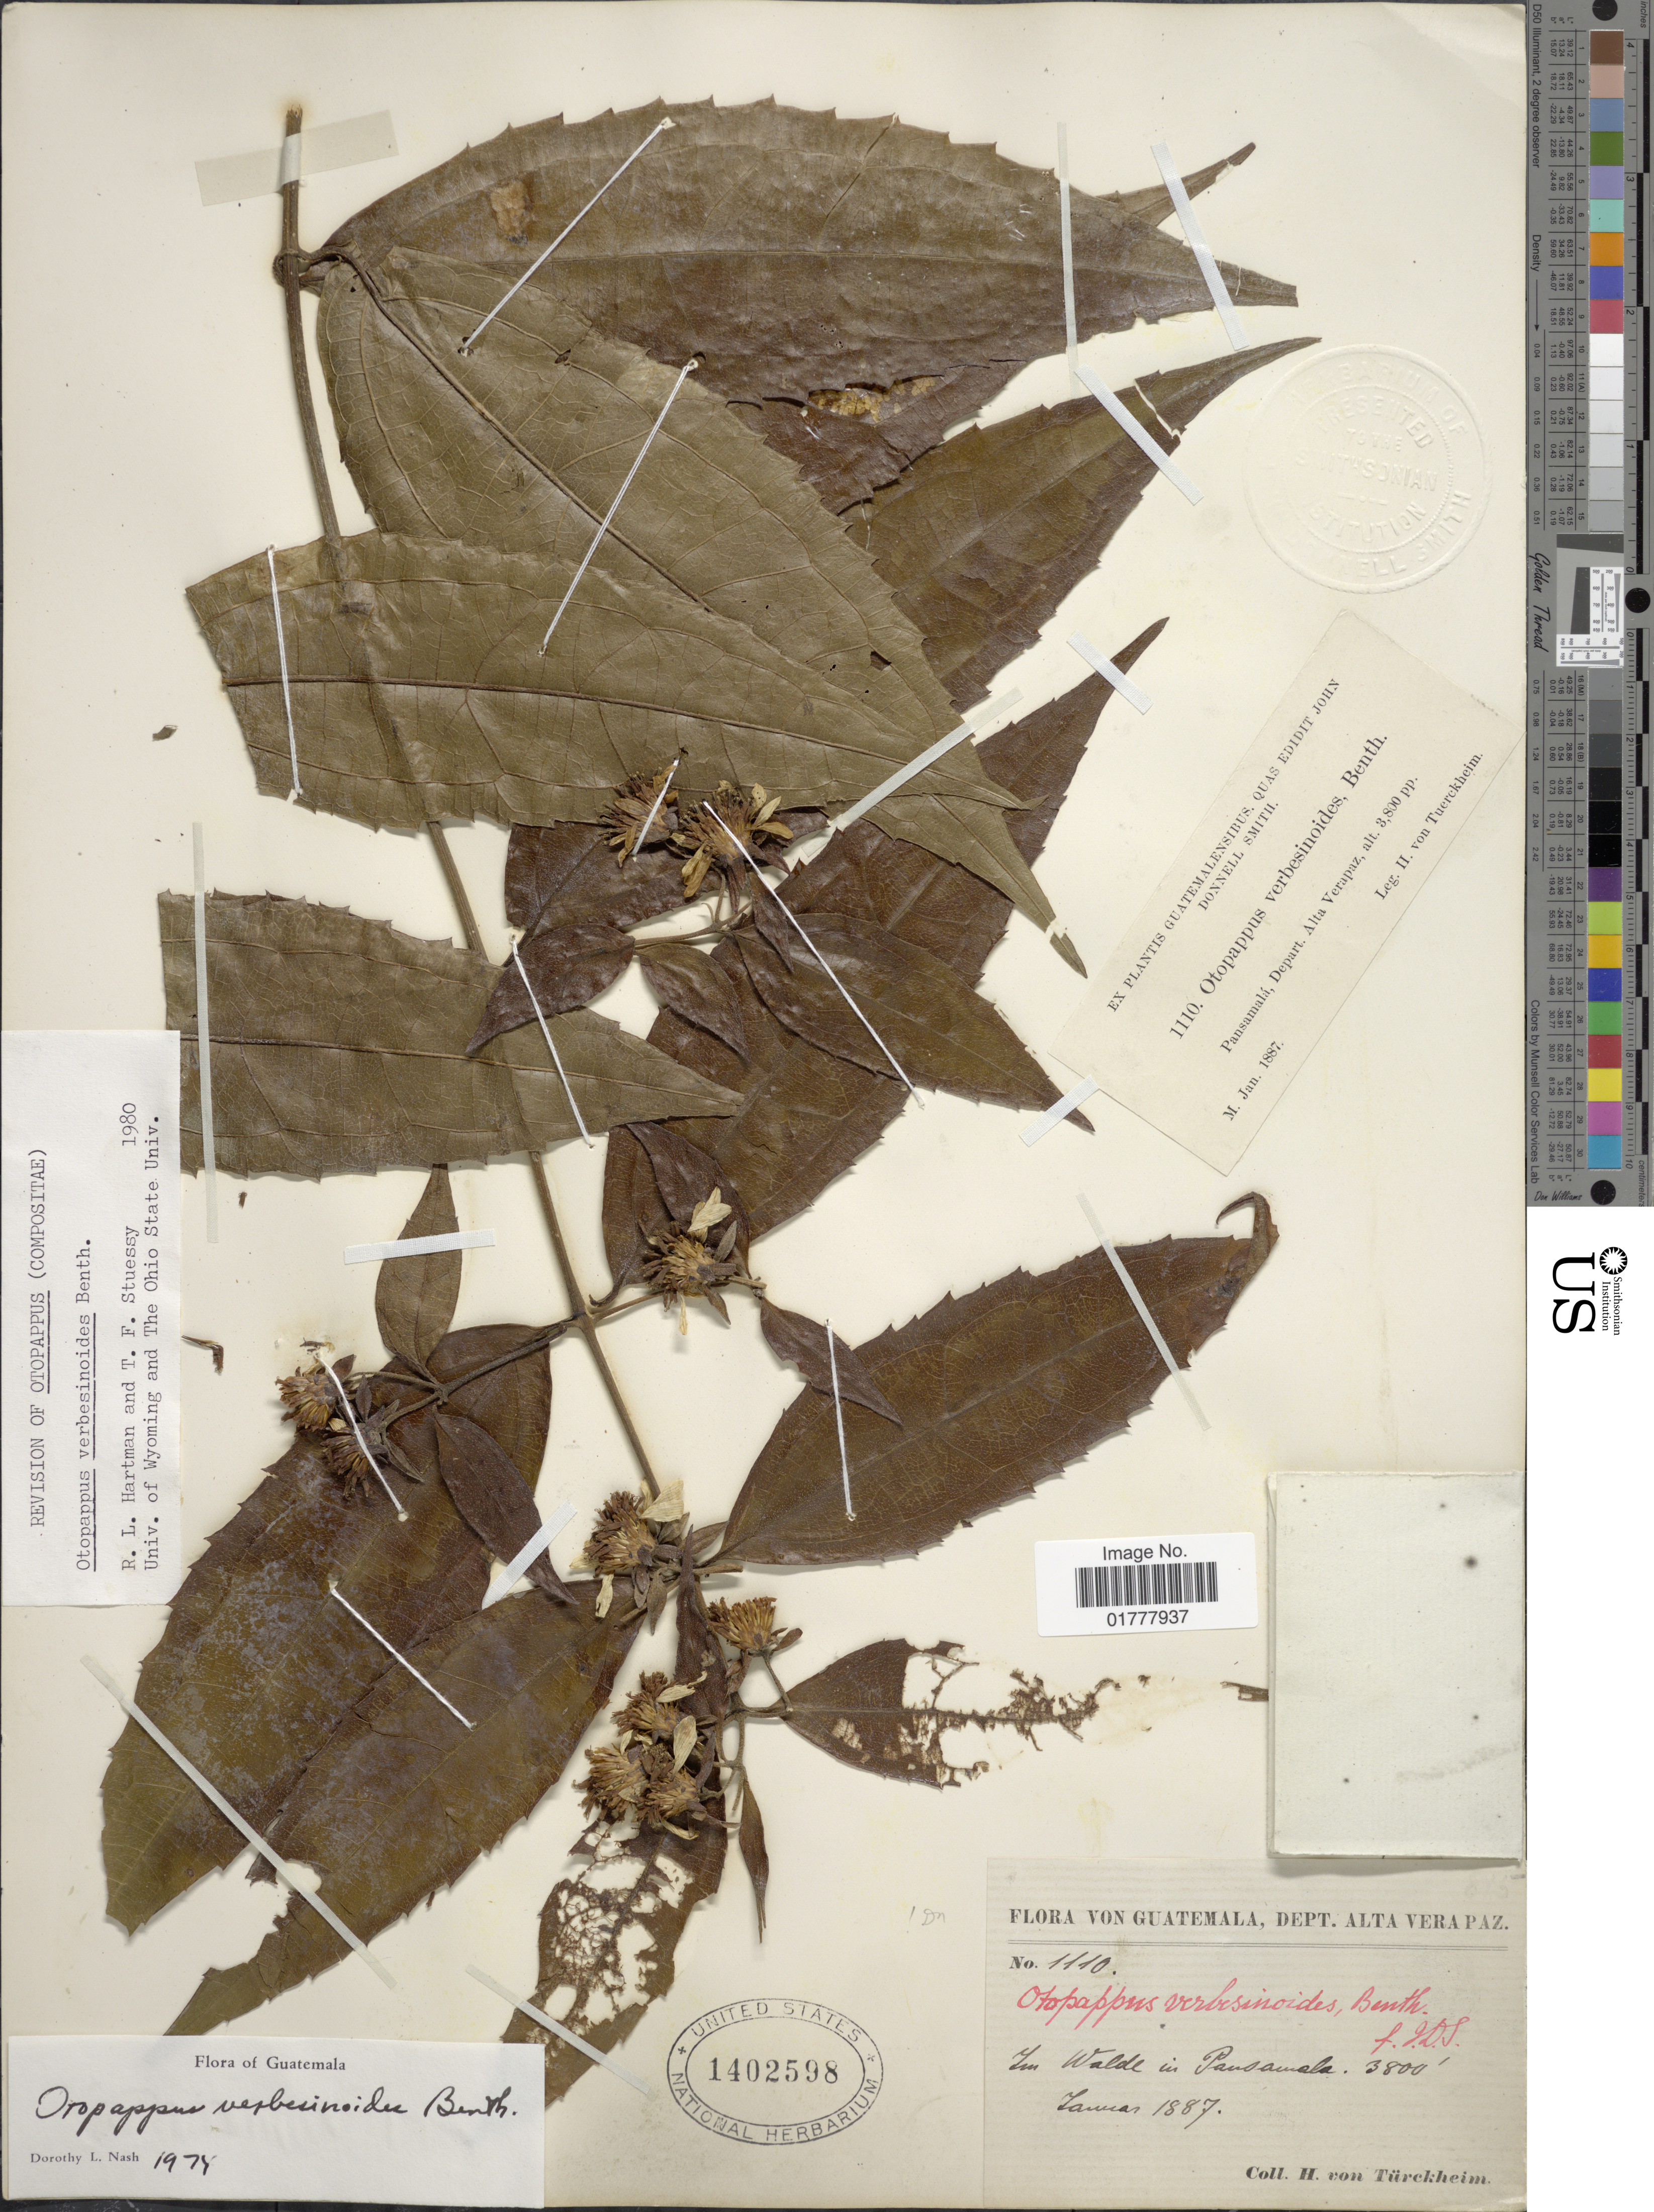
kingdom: Plantae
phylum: Tracheophyta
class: Magnoliopsida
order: Asterales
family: Asteraceae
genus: Otopappus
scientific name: Otopappus verbesinoides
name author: Benth.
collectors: H. von Türckheim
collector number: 1110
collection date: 1887-01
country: Guatemala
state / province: Alta Verapaz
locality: Dept, Alta Verapaz, In Walde in Pansawala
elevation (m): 1158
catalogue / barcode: US 1402598